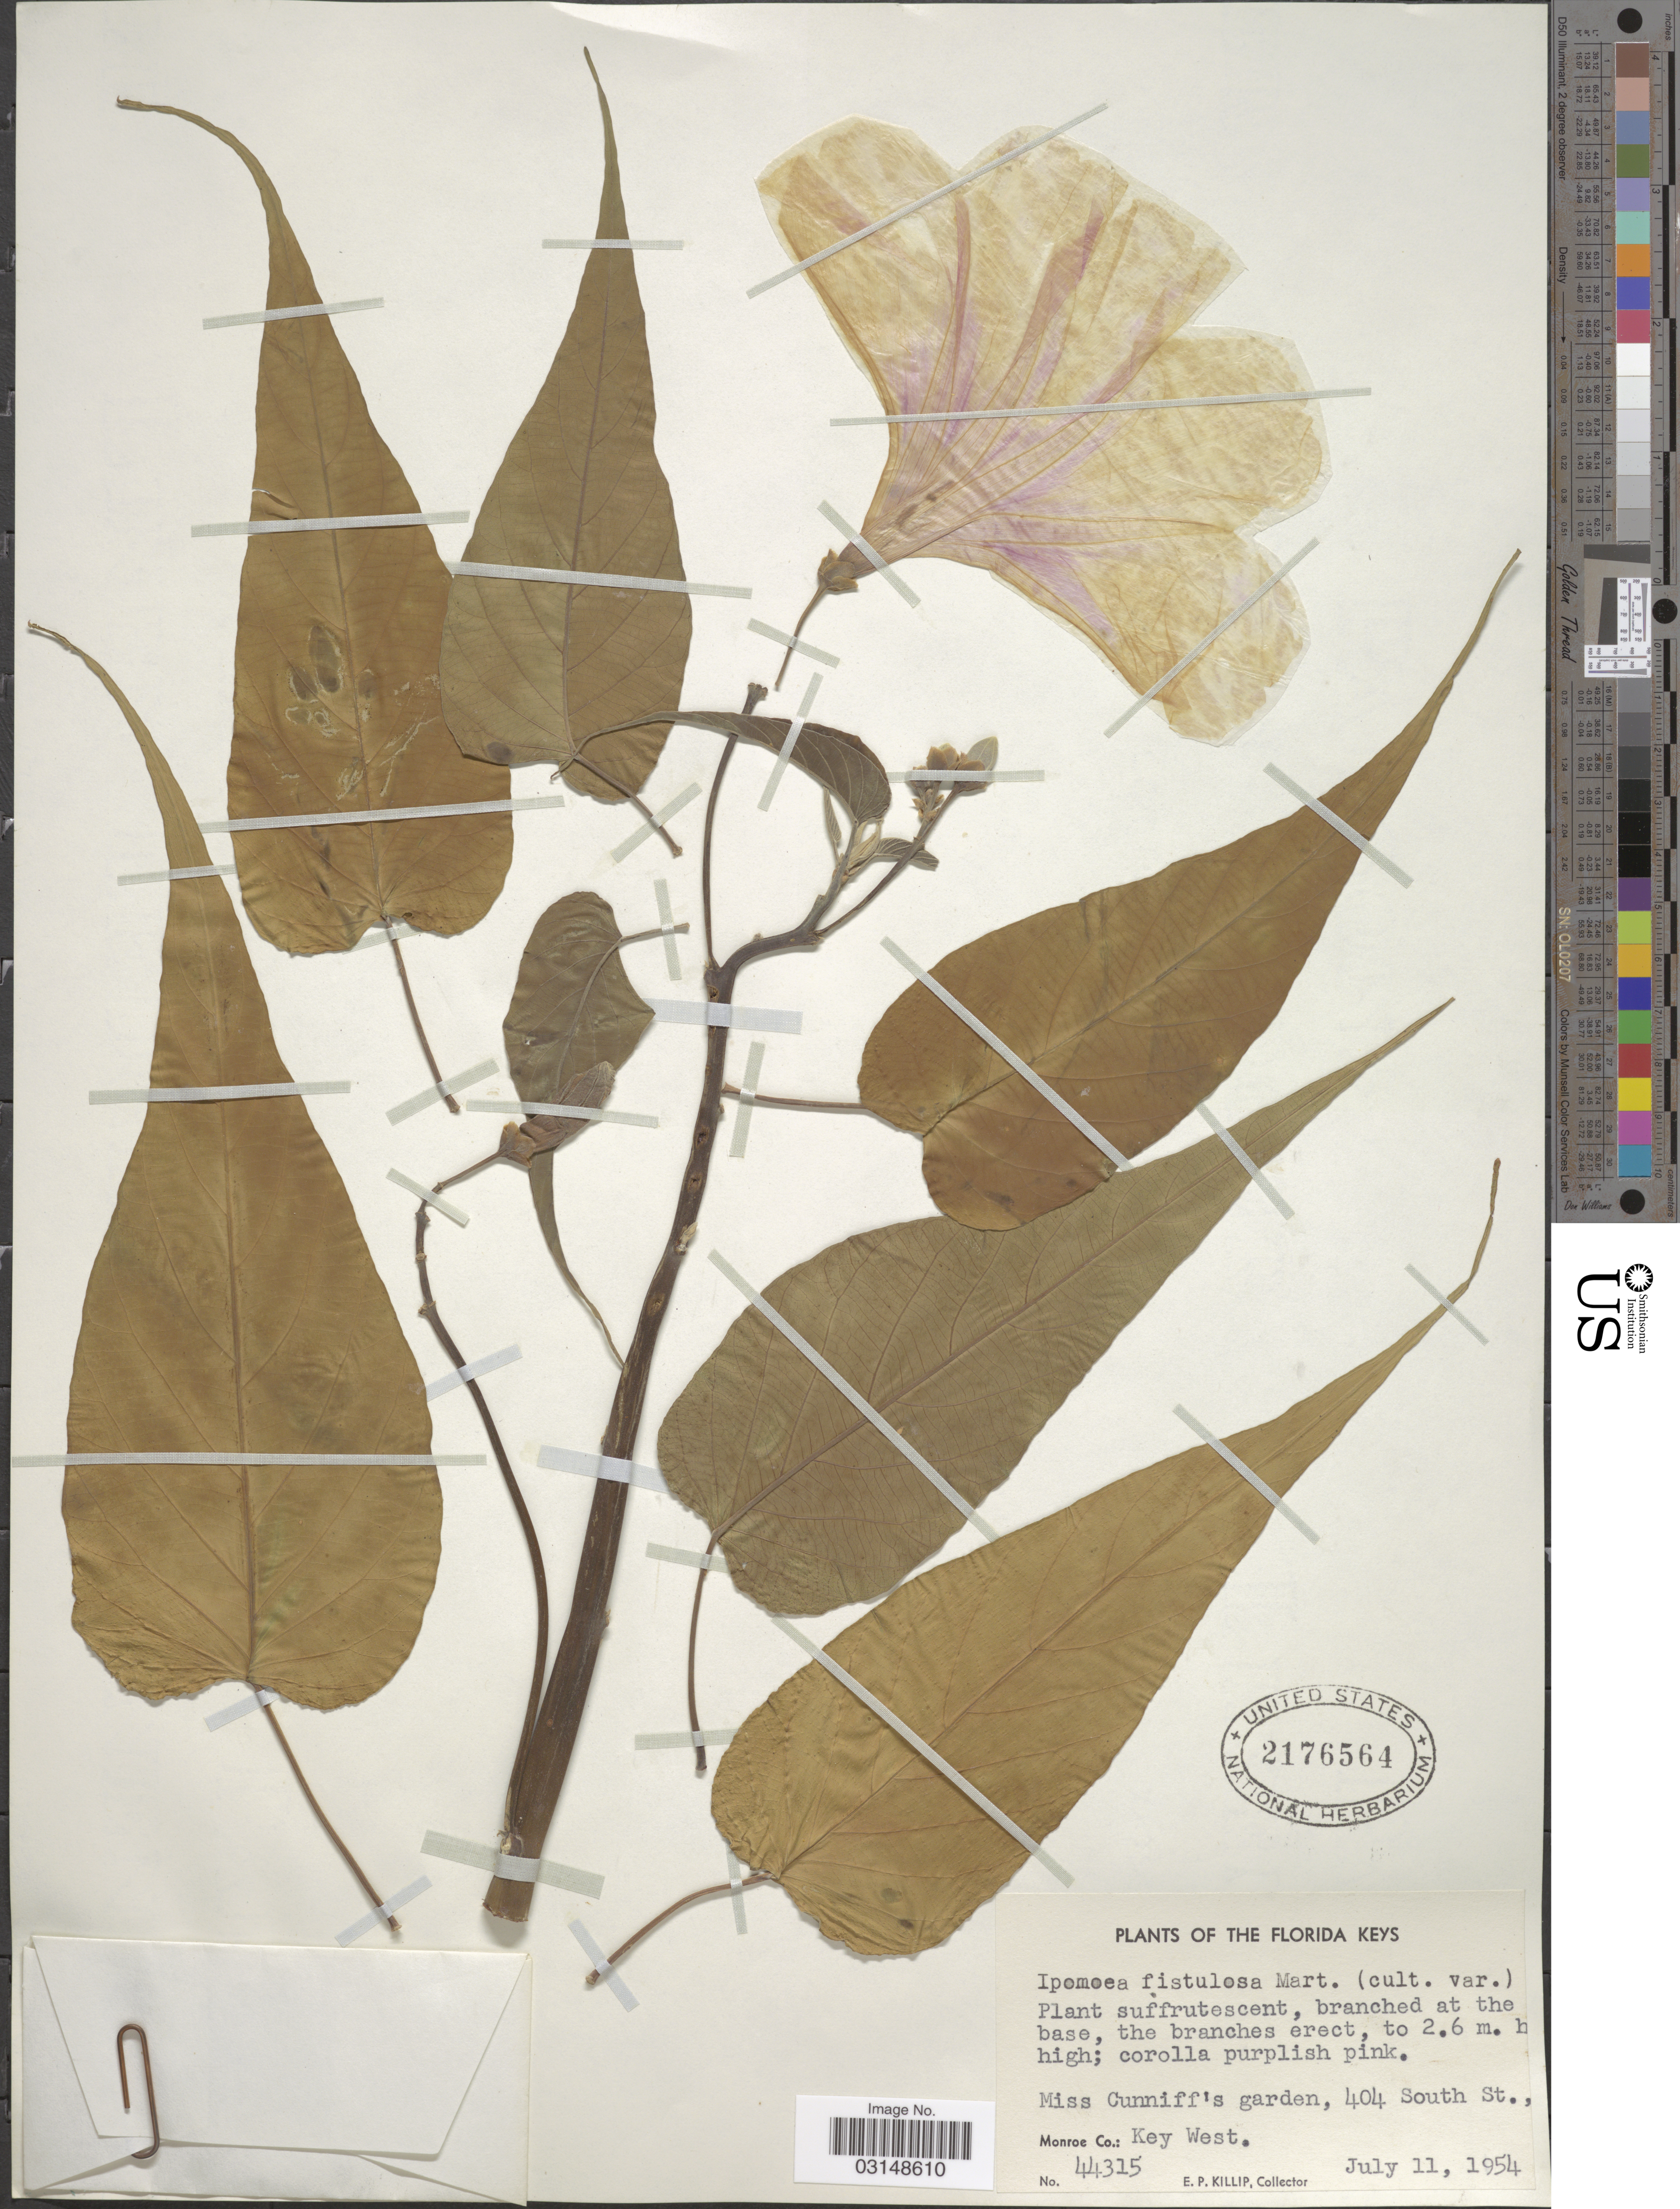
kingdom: Plantae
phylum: Tracheophyta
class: Magnoliopsida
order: Solanales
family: Convolvulaceae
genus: Ipomoea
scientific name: Ipomoea crassicaulis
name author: (Benth.) B.L. Rob.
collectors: E. P. Killip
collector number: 44315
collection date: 1954-07-11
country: United States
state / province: Florida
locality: The Florida Keys, Miss Cunniff's garden, 404 South St., Monroe Co.: Key West.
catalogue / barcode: US 2176564